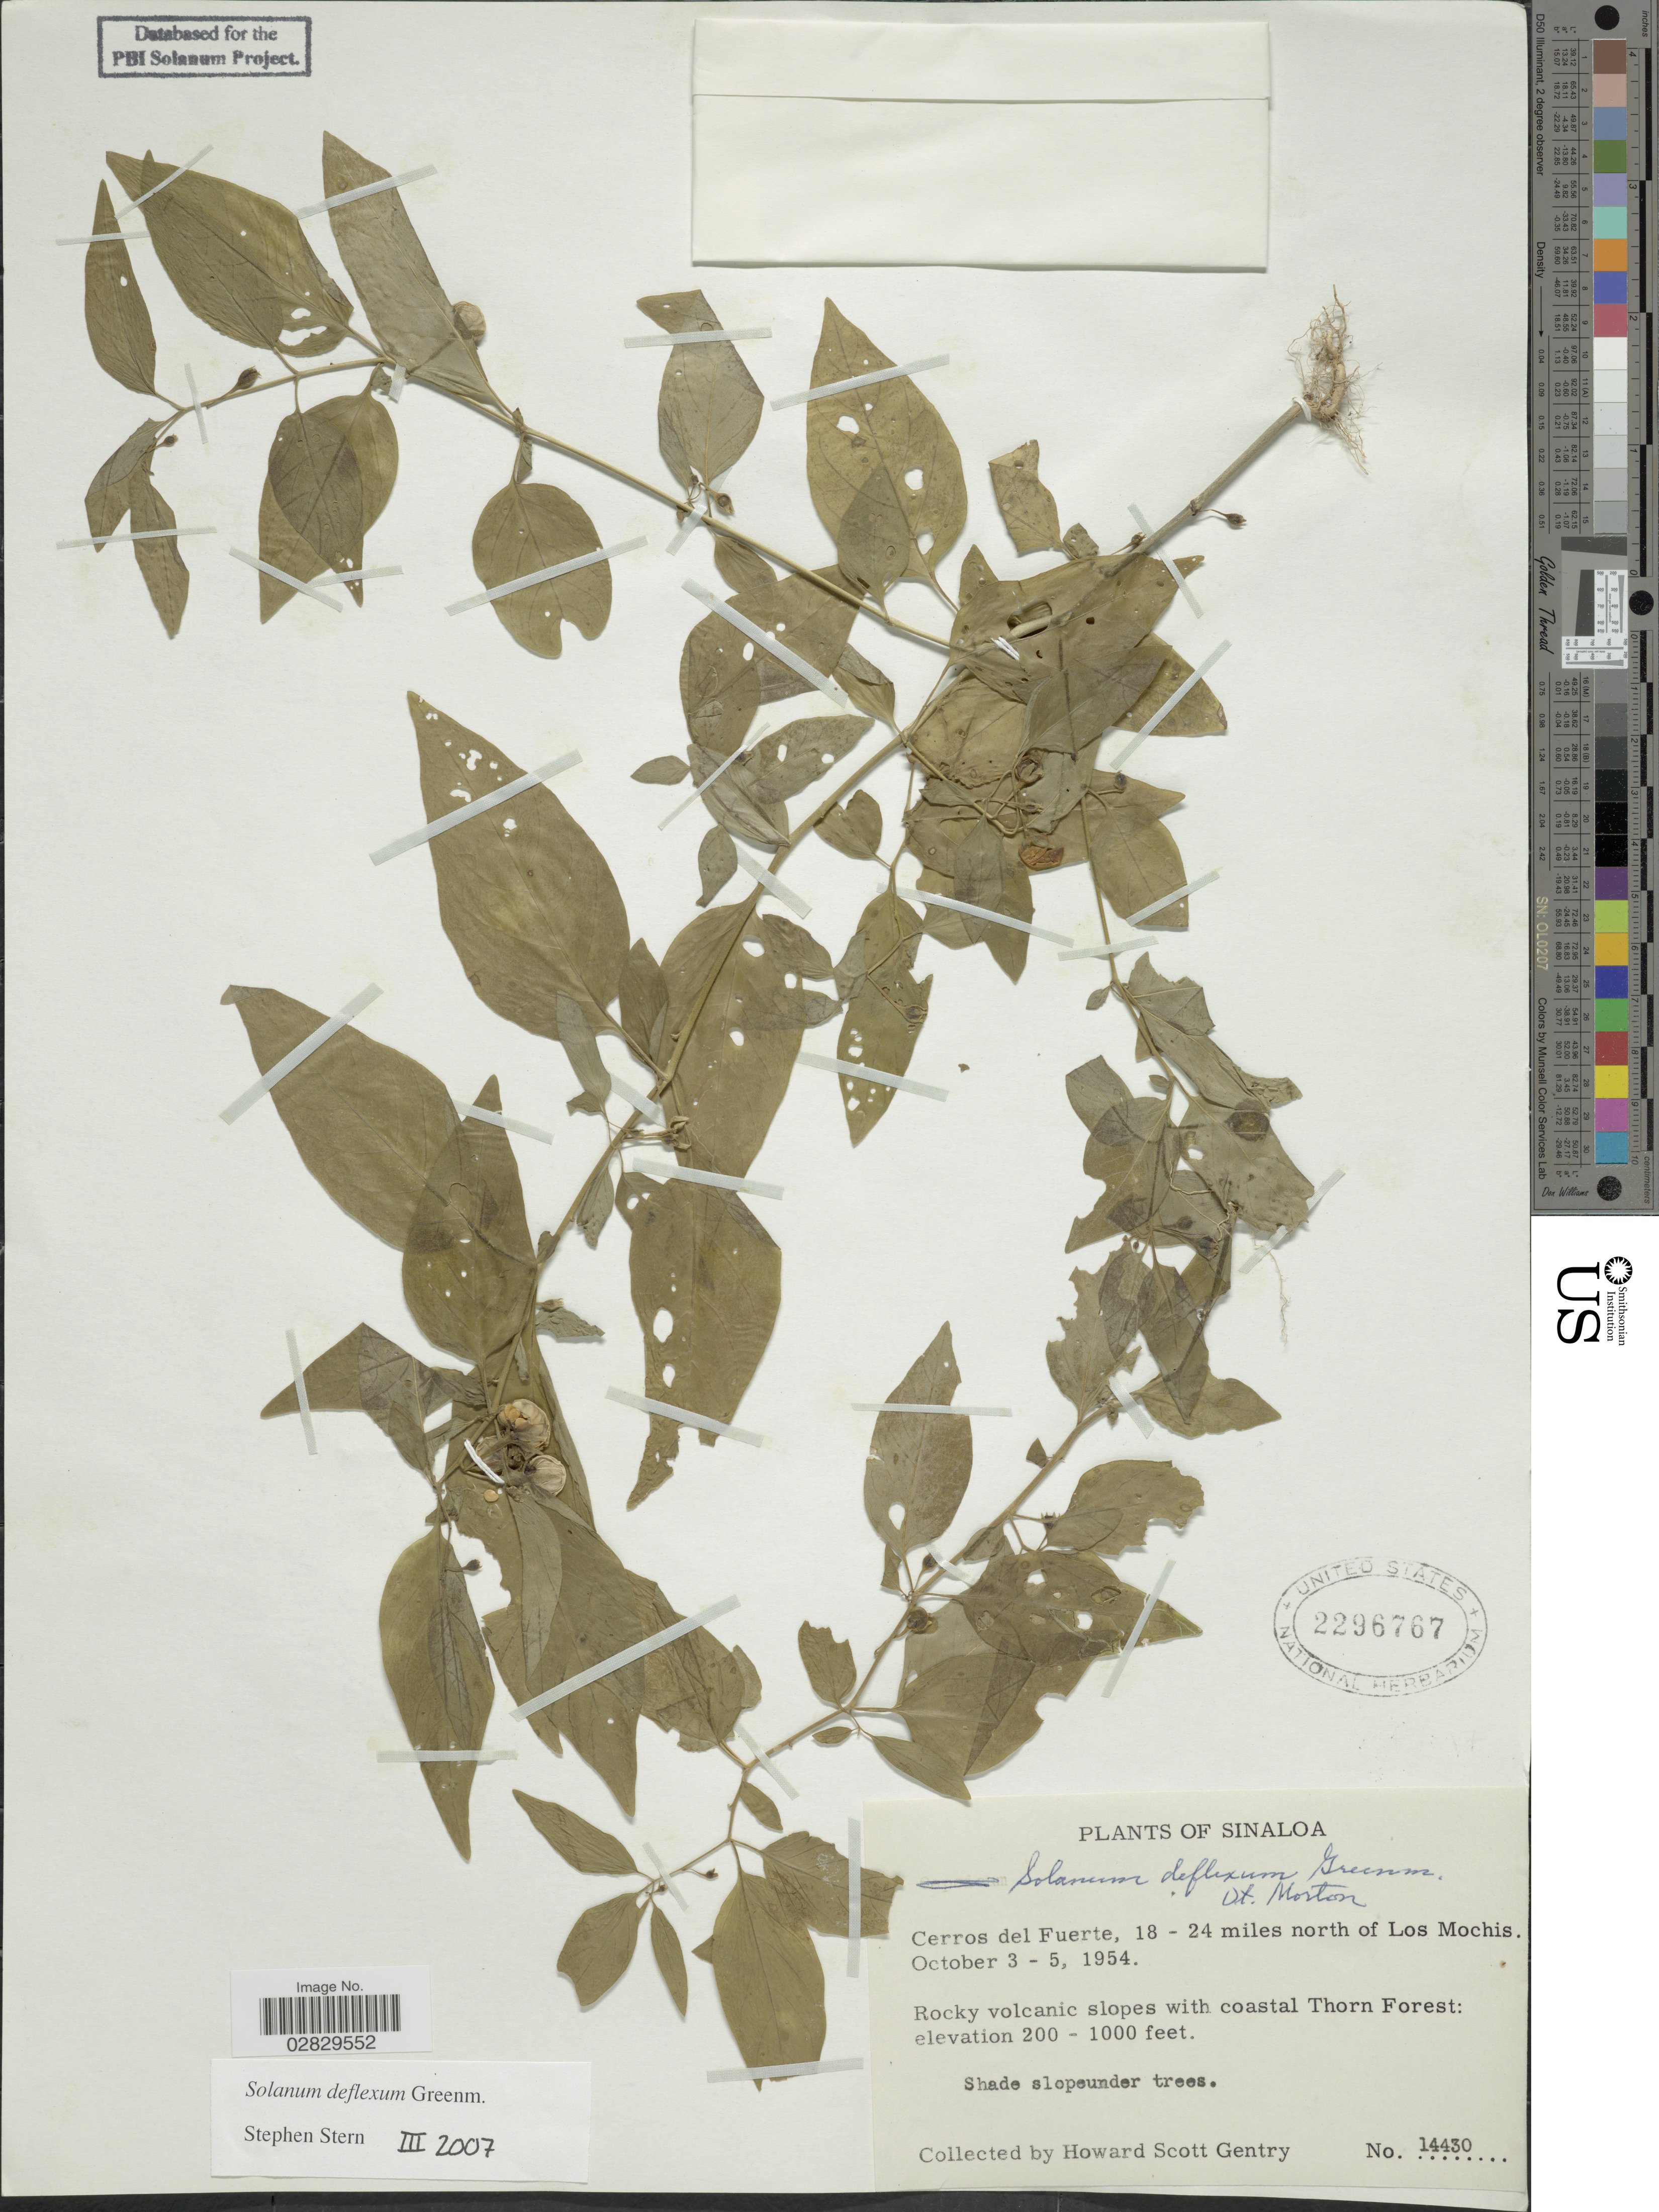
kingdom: Plantae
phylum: Tracheophyta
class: Magnoliopsida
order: Solanales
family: Solanaceae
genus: Solanum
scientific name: Solanum deflexum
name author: Greenm.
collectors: H. S. Gentry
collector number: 14430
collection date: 1954-10-03/1954-10-05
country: Mexico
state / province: Sinaloa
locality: Cerros del Fuerte, 18-24 miles north of Los Mochis.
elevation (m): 61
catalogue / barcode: US 2296767